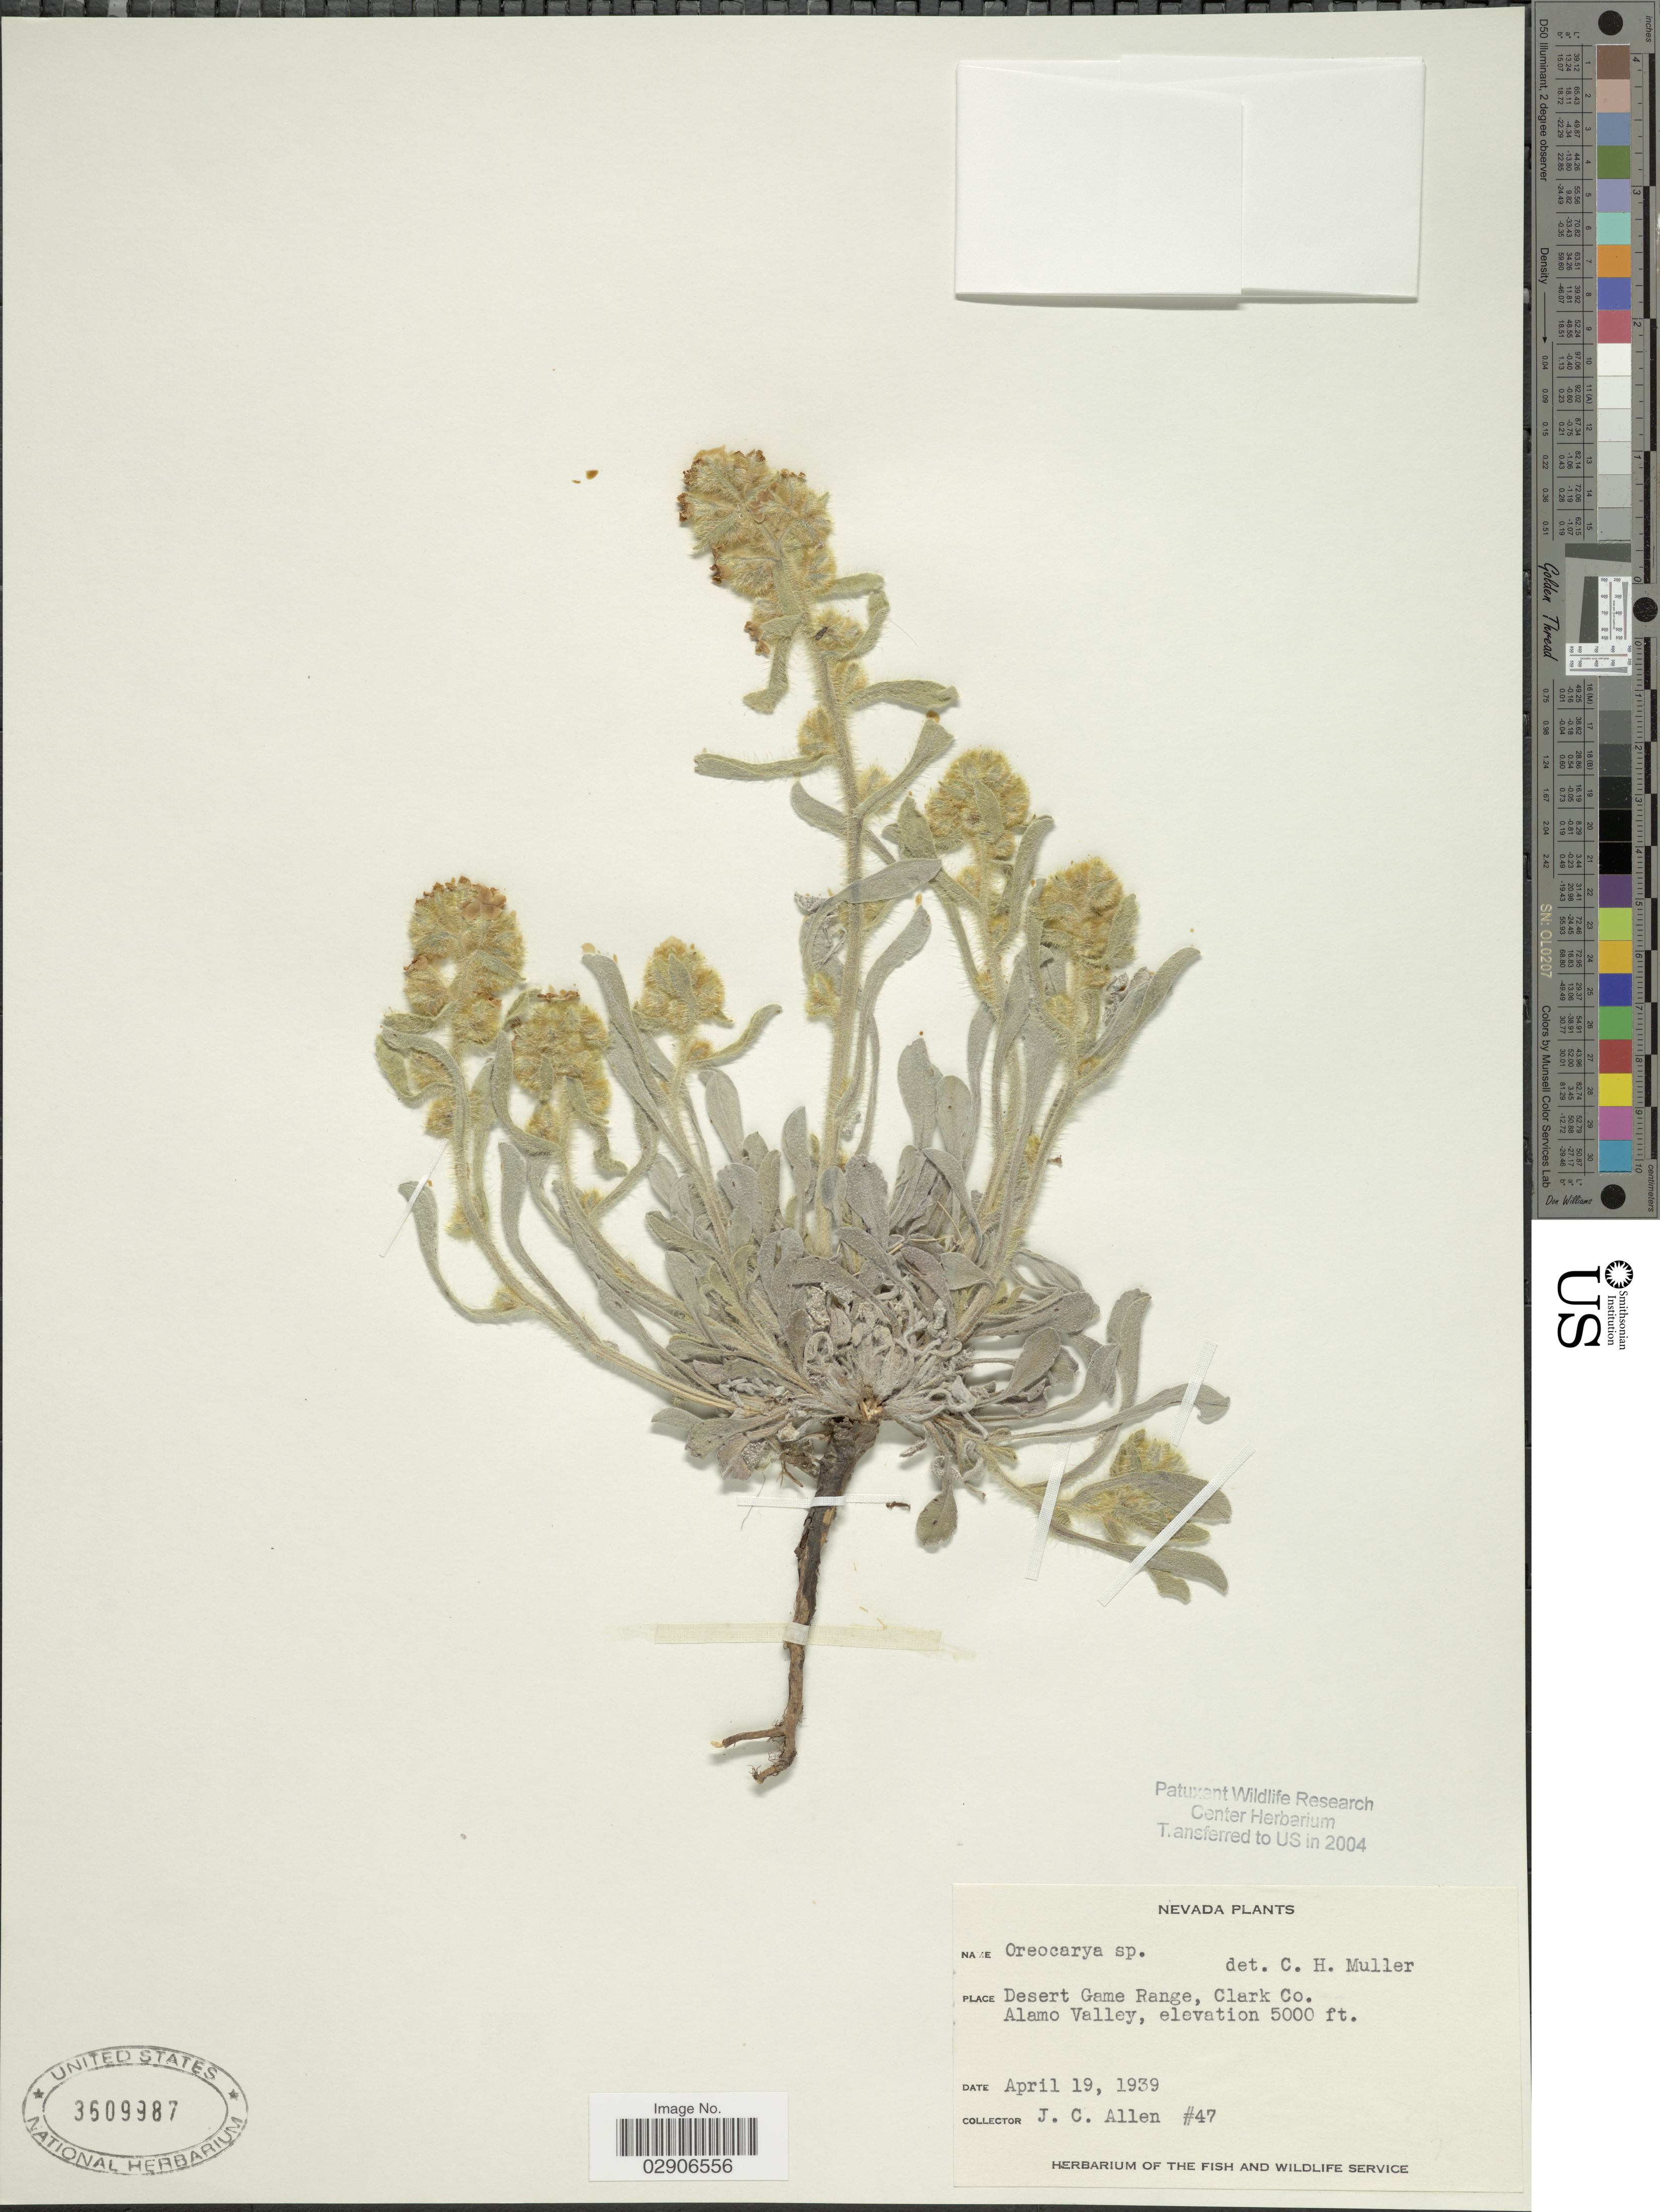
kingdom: Plantae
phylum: Tracheophyta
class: Magnoliopsida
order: Boraginales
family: Boraginaceae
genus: Oreocarya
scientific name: Oreocarya sp.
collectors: J. C. Allen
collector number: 47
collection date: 1939-04-19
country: United States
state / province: Nevada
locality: Desert Game Range, Clark Co. Alamo Valley.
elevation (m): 1524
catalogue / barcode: US 3509987